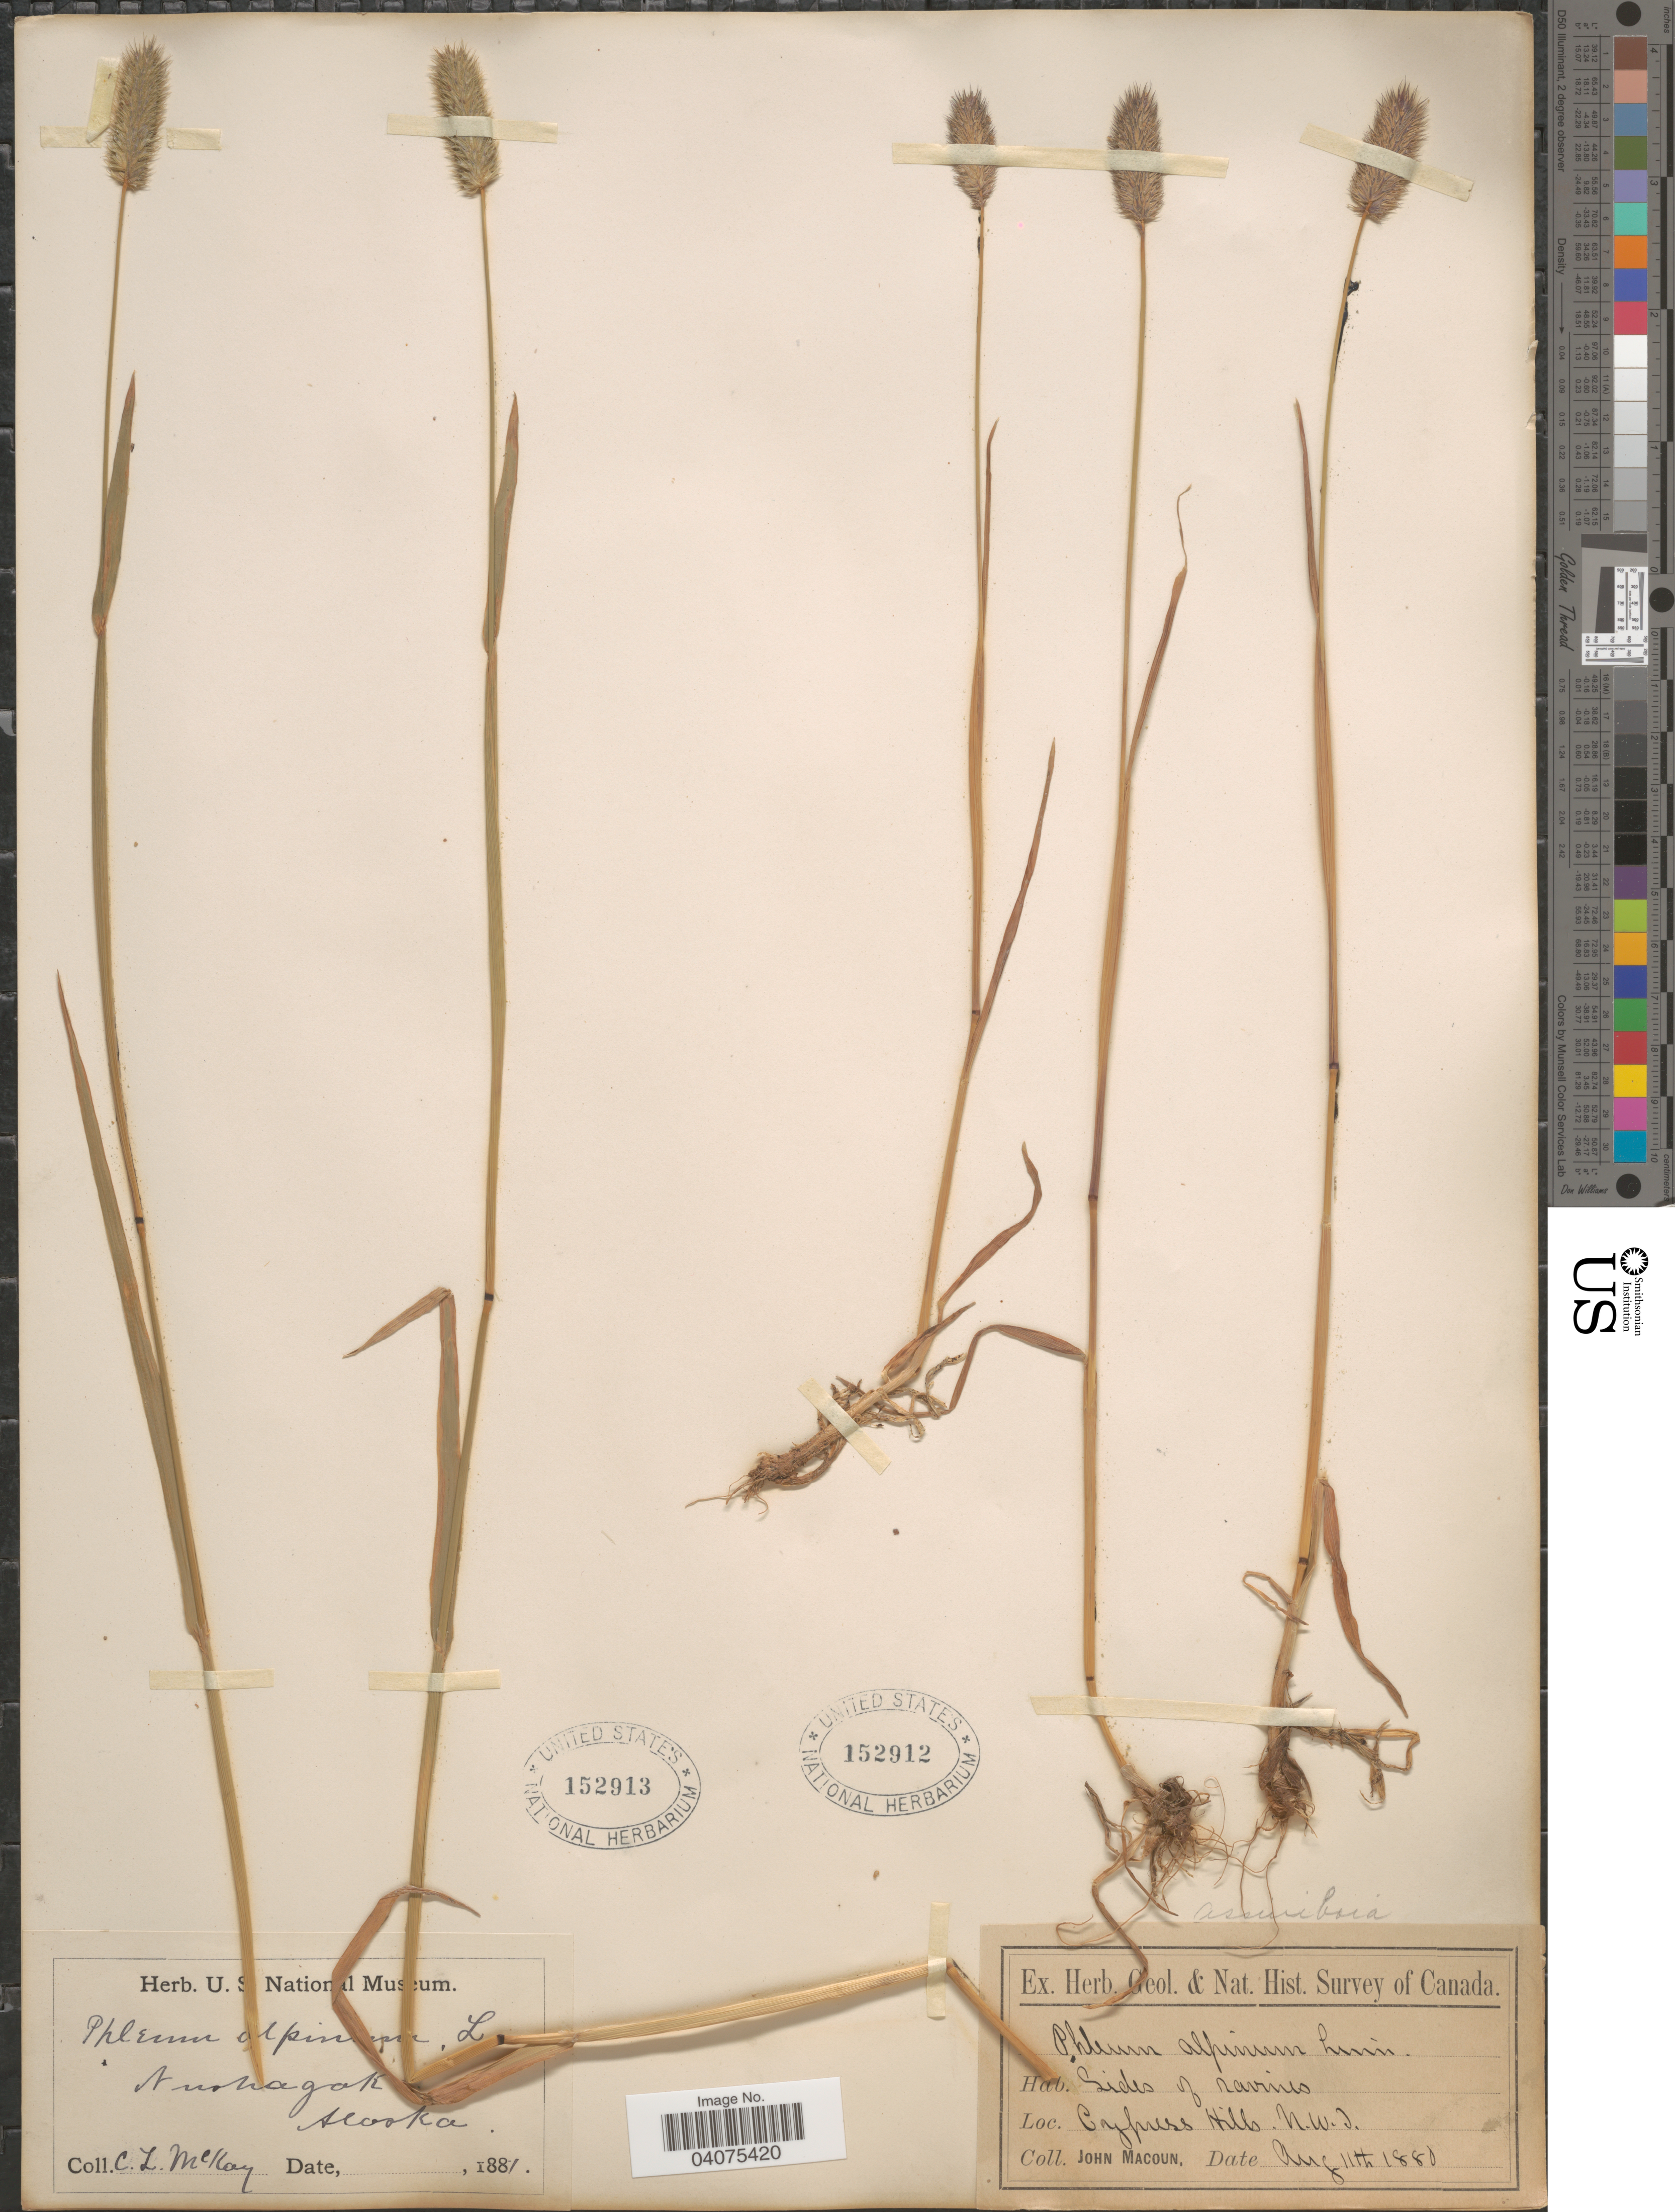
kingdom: Plantae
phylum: Tracheophyta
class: Liliopsida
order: Poales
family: Poaceae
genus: Phleum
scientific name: Phleum alpinum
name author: L.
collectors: J. Macoun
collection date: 1880-08-11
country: Canada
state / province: Northwest Territories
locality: Ex. Herb. Geol. & Nat. Hist. Survey of Canada. Cypress Hills.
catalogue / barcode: US 152912-2